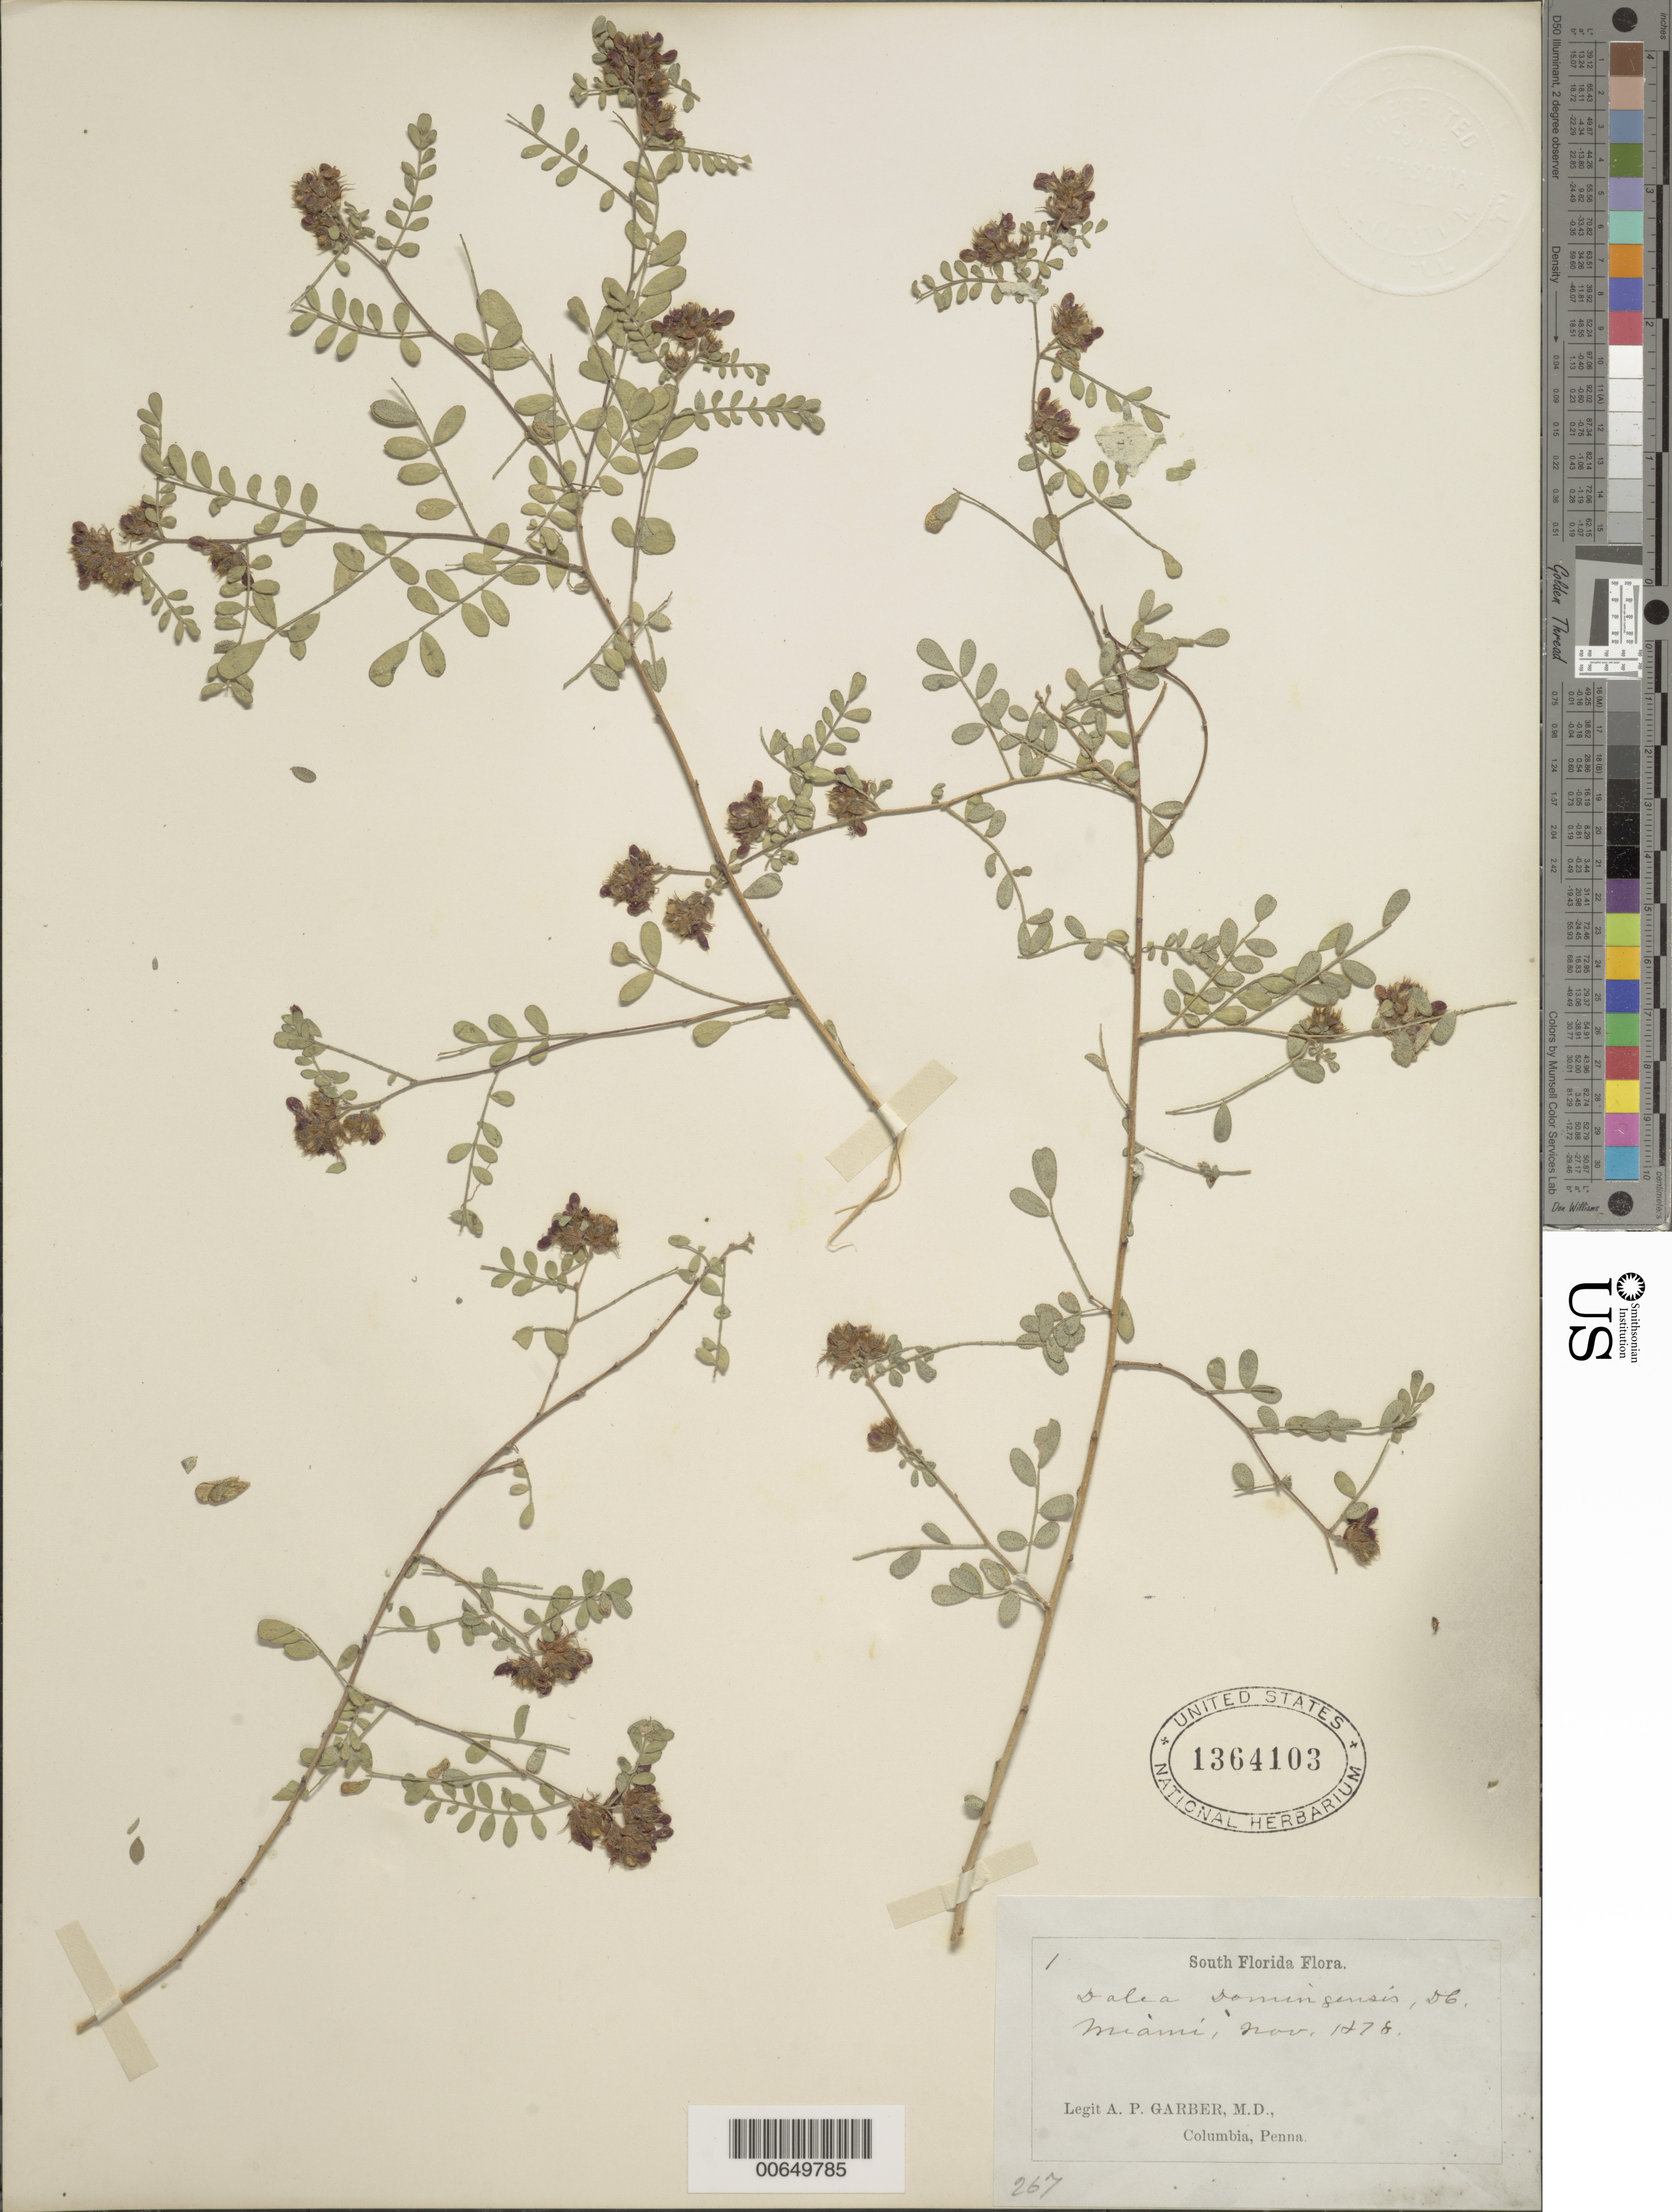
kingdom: Plantae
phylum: Tracheophyta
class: Magnoliopsida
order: Fabales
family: Fabaceae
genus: Dalea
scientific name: Dalea carthagenensis var. floridana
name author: (Rydb.) Barneby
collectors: A. P. Garber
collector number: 267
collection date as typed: Nov 1878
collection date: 1878-11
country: United States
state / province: Florida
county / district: Dade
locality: Miami.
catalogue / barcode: US 1364103